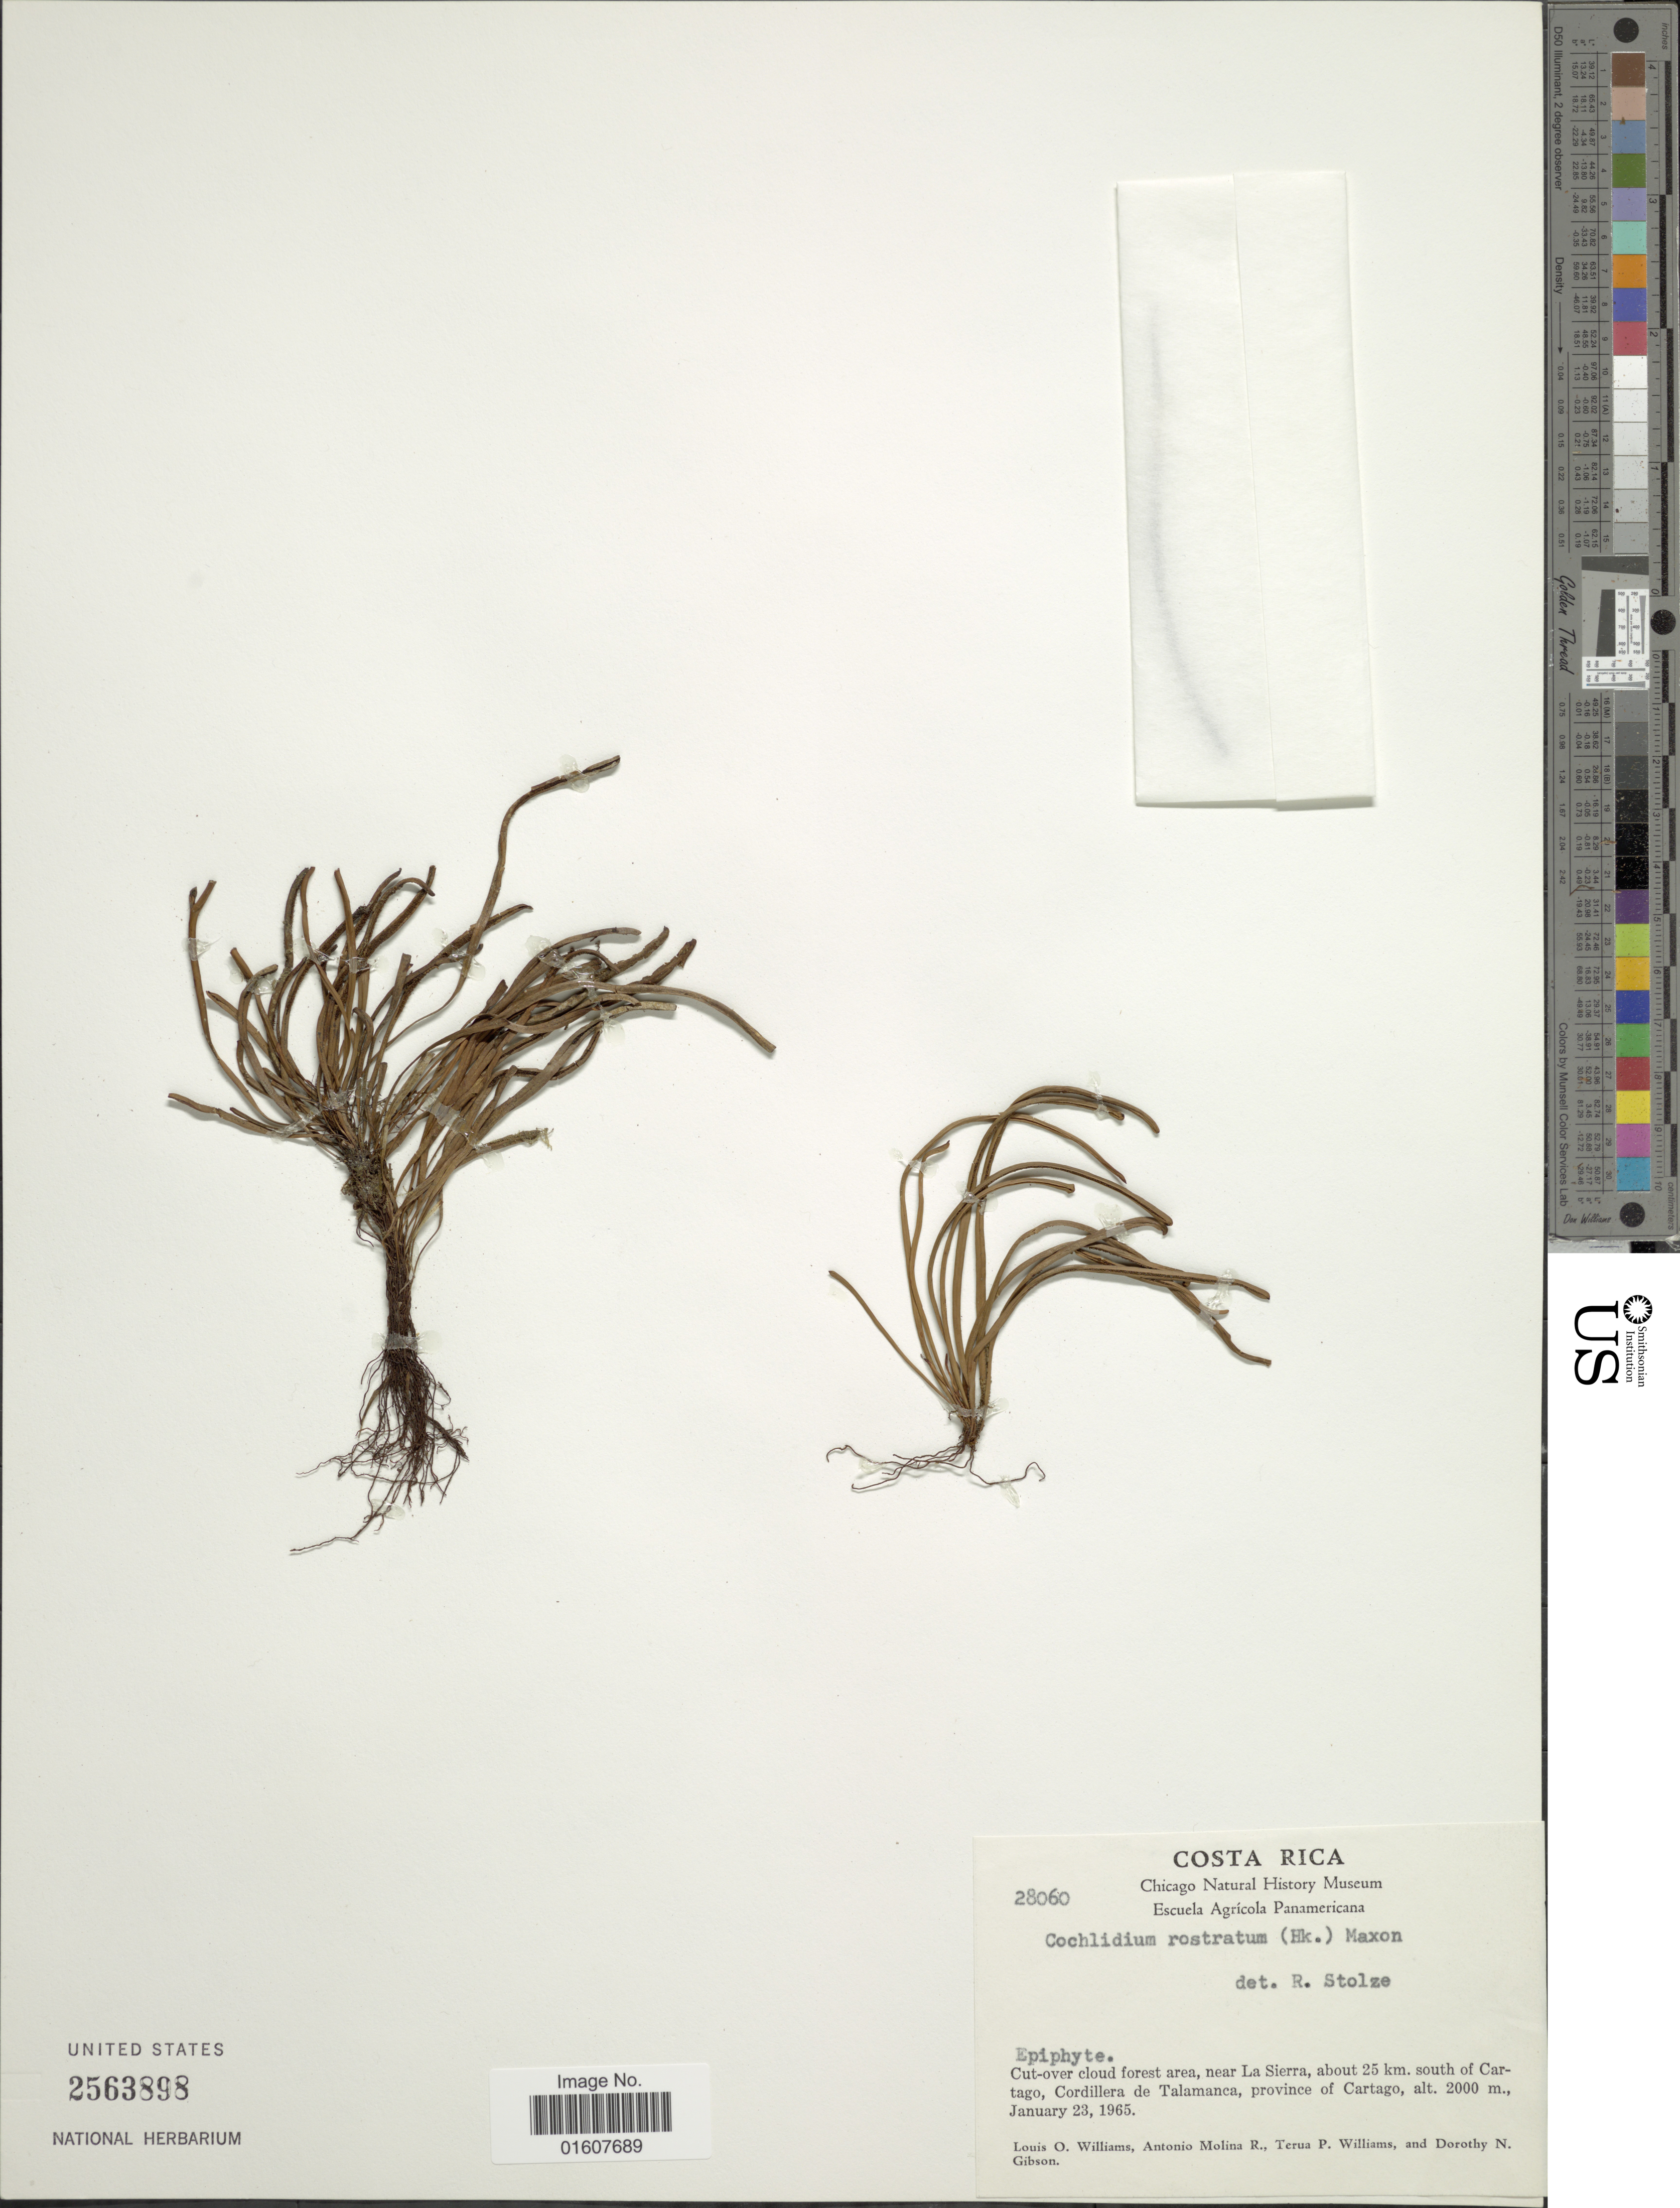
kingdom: Plantae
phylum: Tracheophyta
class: Polypodiopsida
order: Polypodiales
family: Polypodiaceae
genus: Cochlidium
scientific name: Cochlidium rostratum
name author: (Hook.) Maxon ex C. Chr.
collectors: L. O. Williams, A. Molina R., T. P. Williams & D. N. Gibson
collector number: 28060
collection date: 1965-01-23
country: Costa Rica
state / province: Cartago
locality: Cut-over cloud forest area, near La Sierra, about 25 km. south of Cartago, Cordillera de Talamanca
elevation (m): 2000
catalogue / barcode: US 2563898